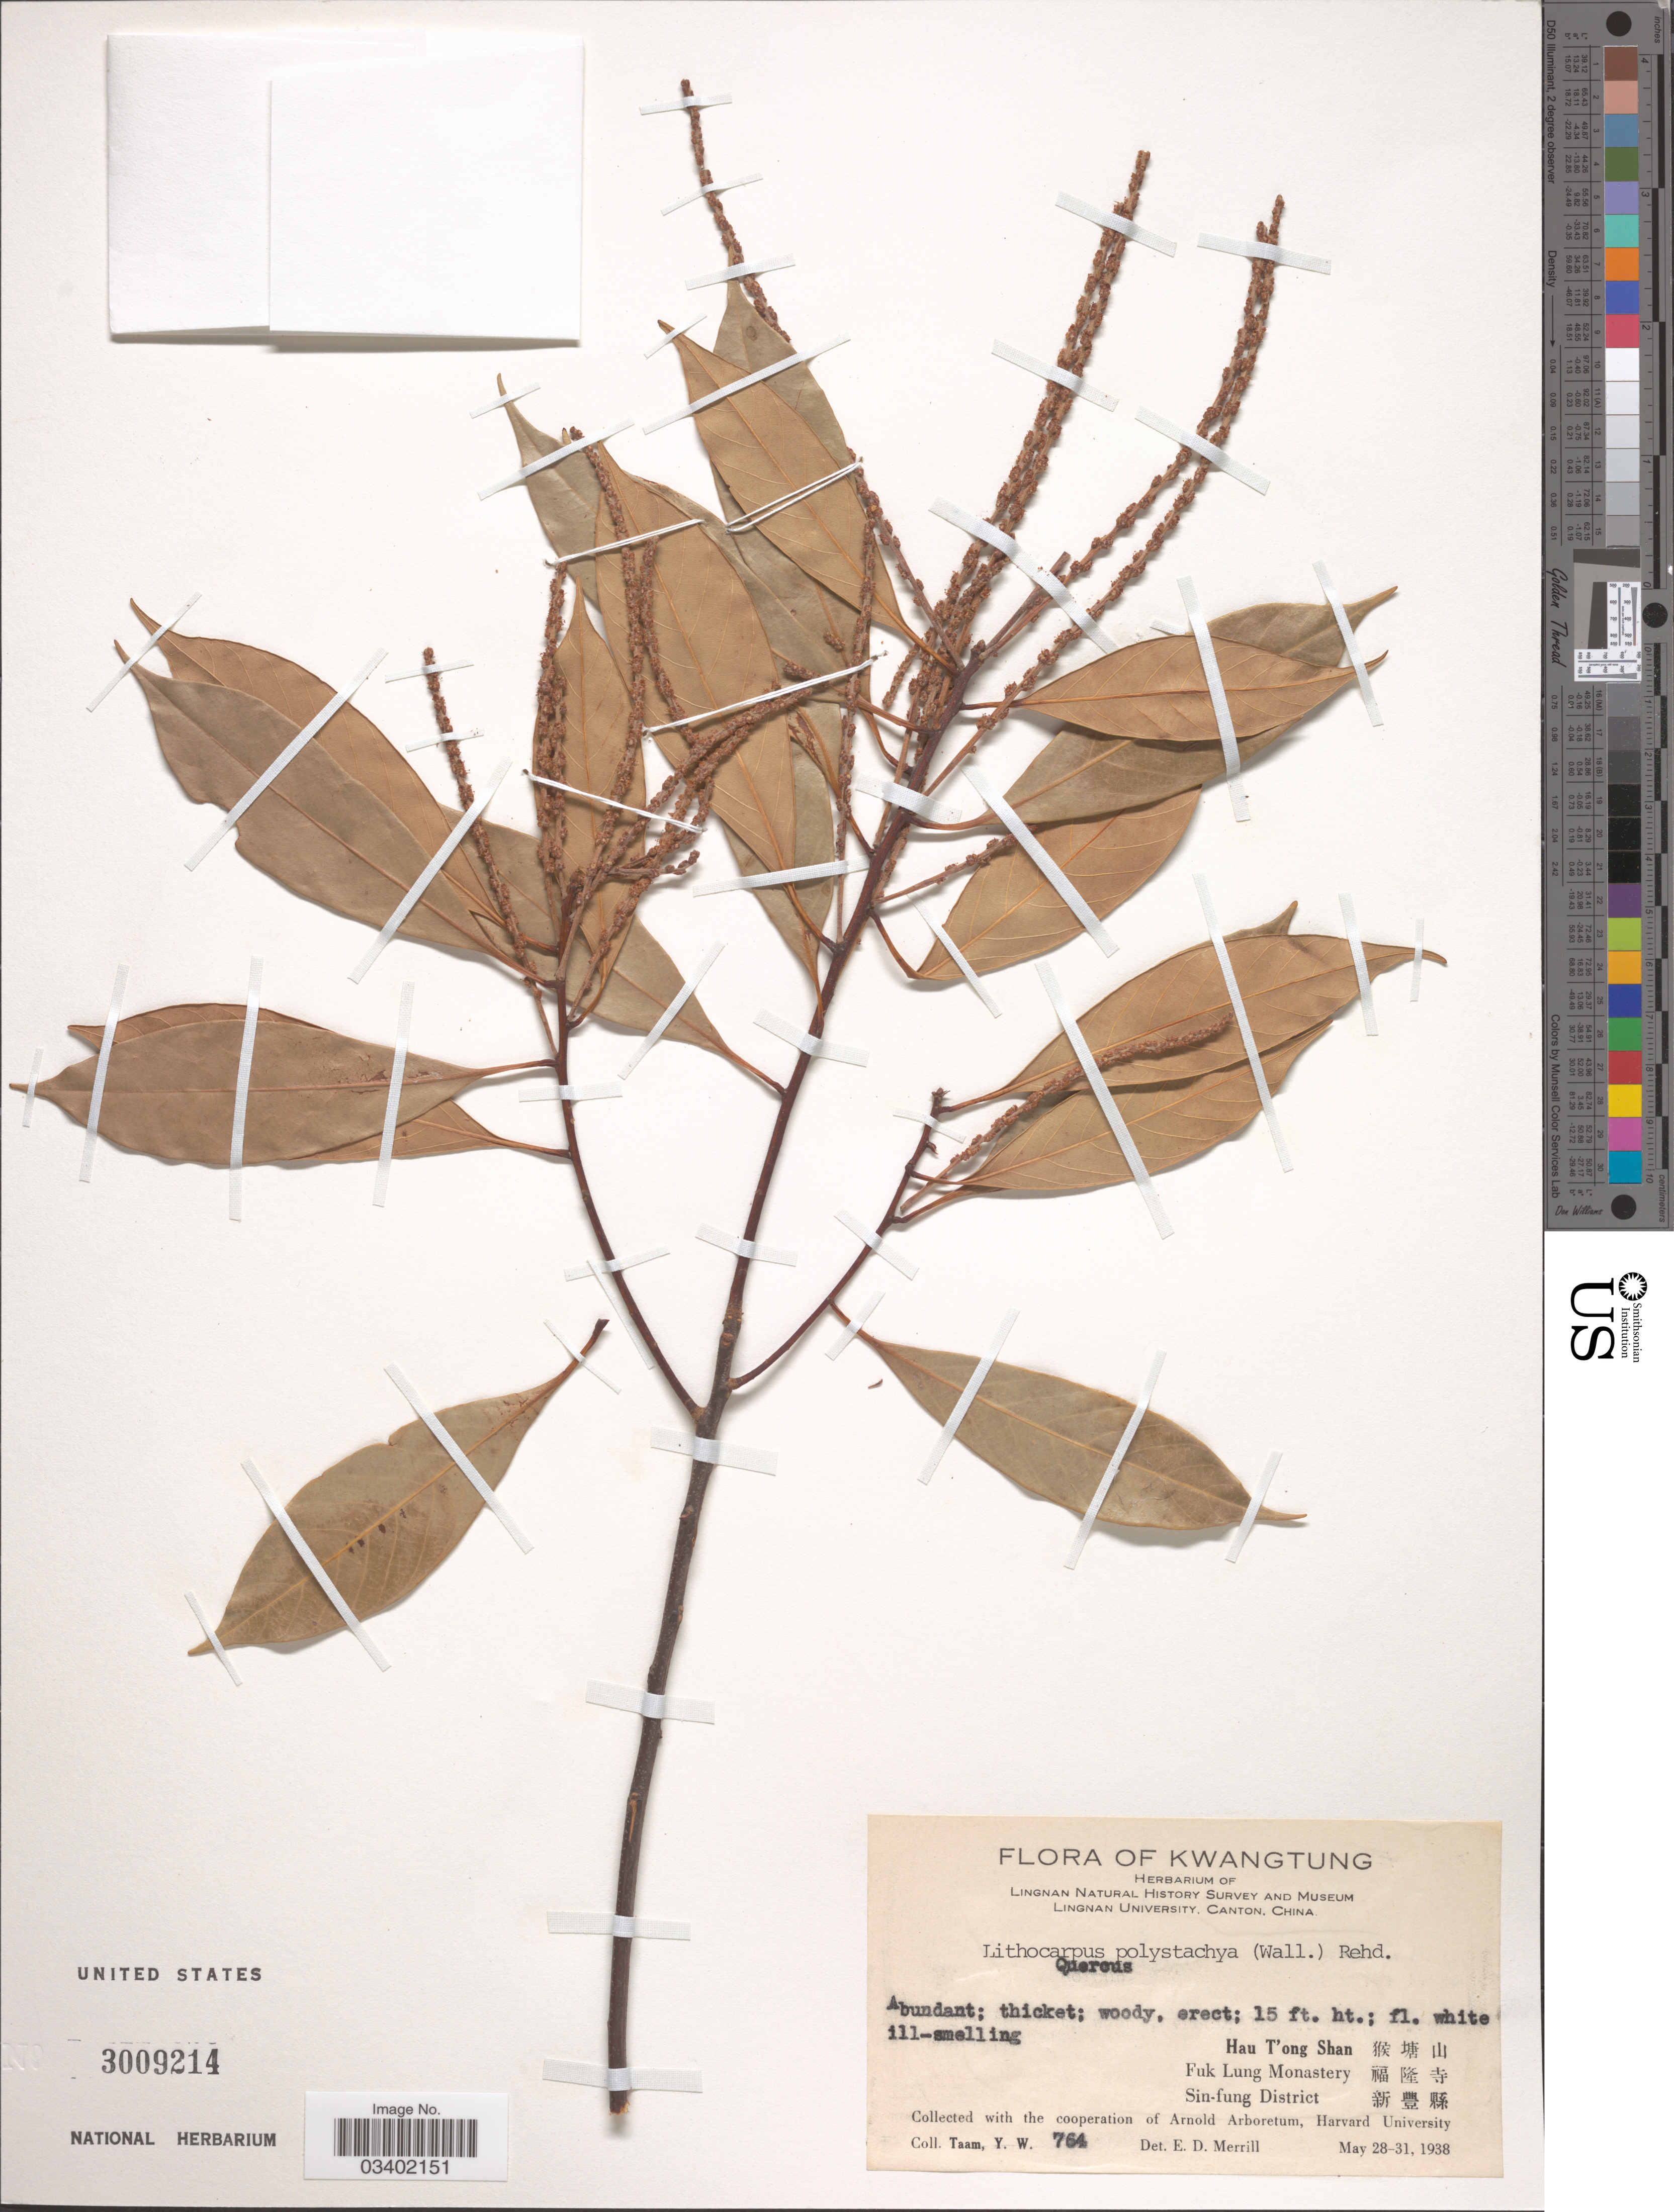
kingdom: Plantae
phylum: Tracheophyta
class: Magnoliopsida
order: Fagales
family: Fagaceae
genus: Lithocarpus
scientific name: Lithocarpus polystachyus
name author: (Wall. ex A. DC.) Rehder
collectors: Y. W. Taam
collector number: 764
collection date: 1938-05-28/1938-05-31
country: China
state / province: Guangdong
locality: Kwangtung. Hau T'ong Shan X. Fuk Lung Monastery X. Sin-fung District X.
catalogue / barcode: US 3009214